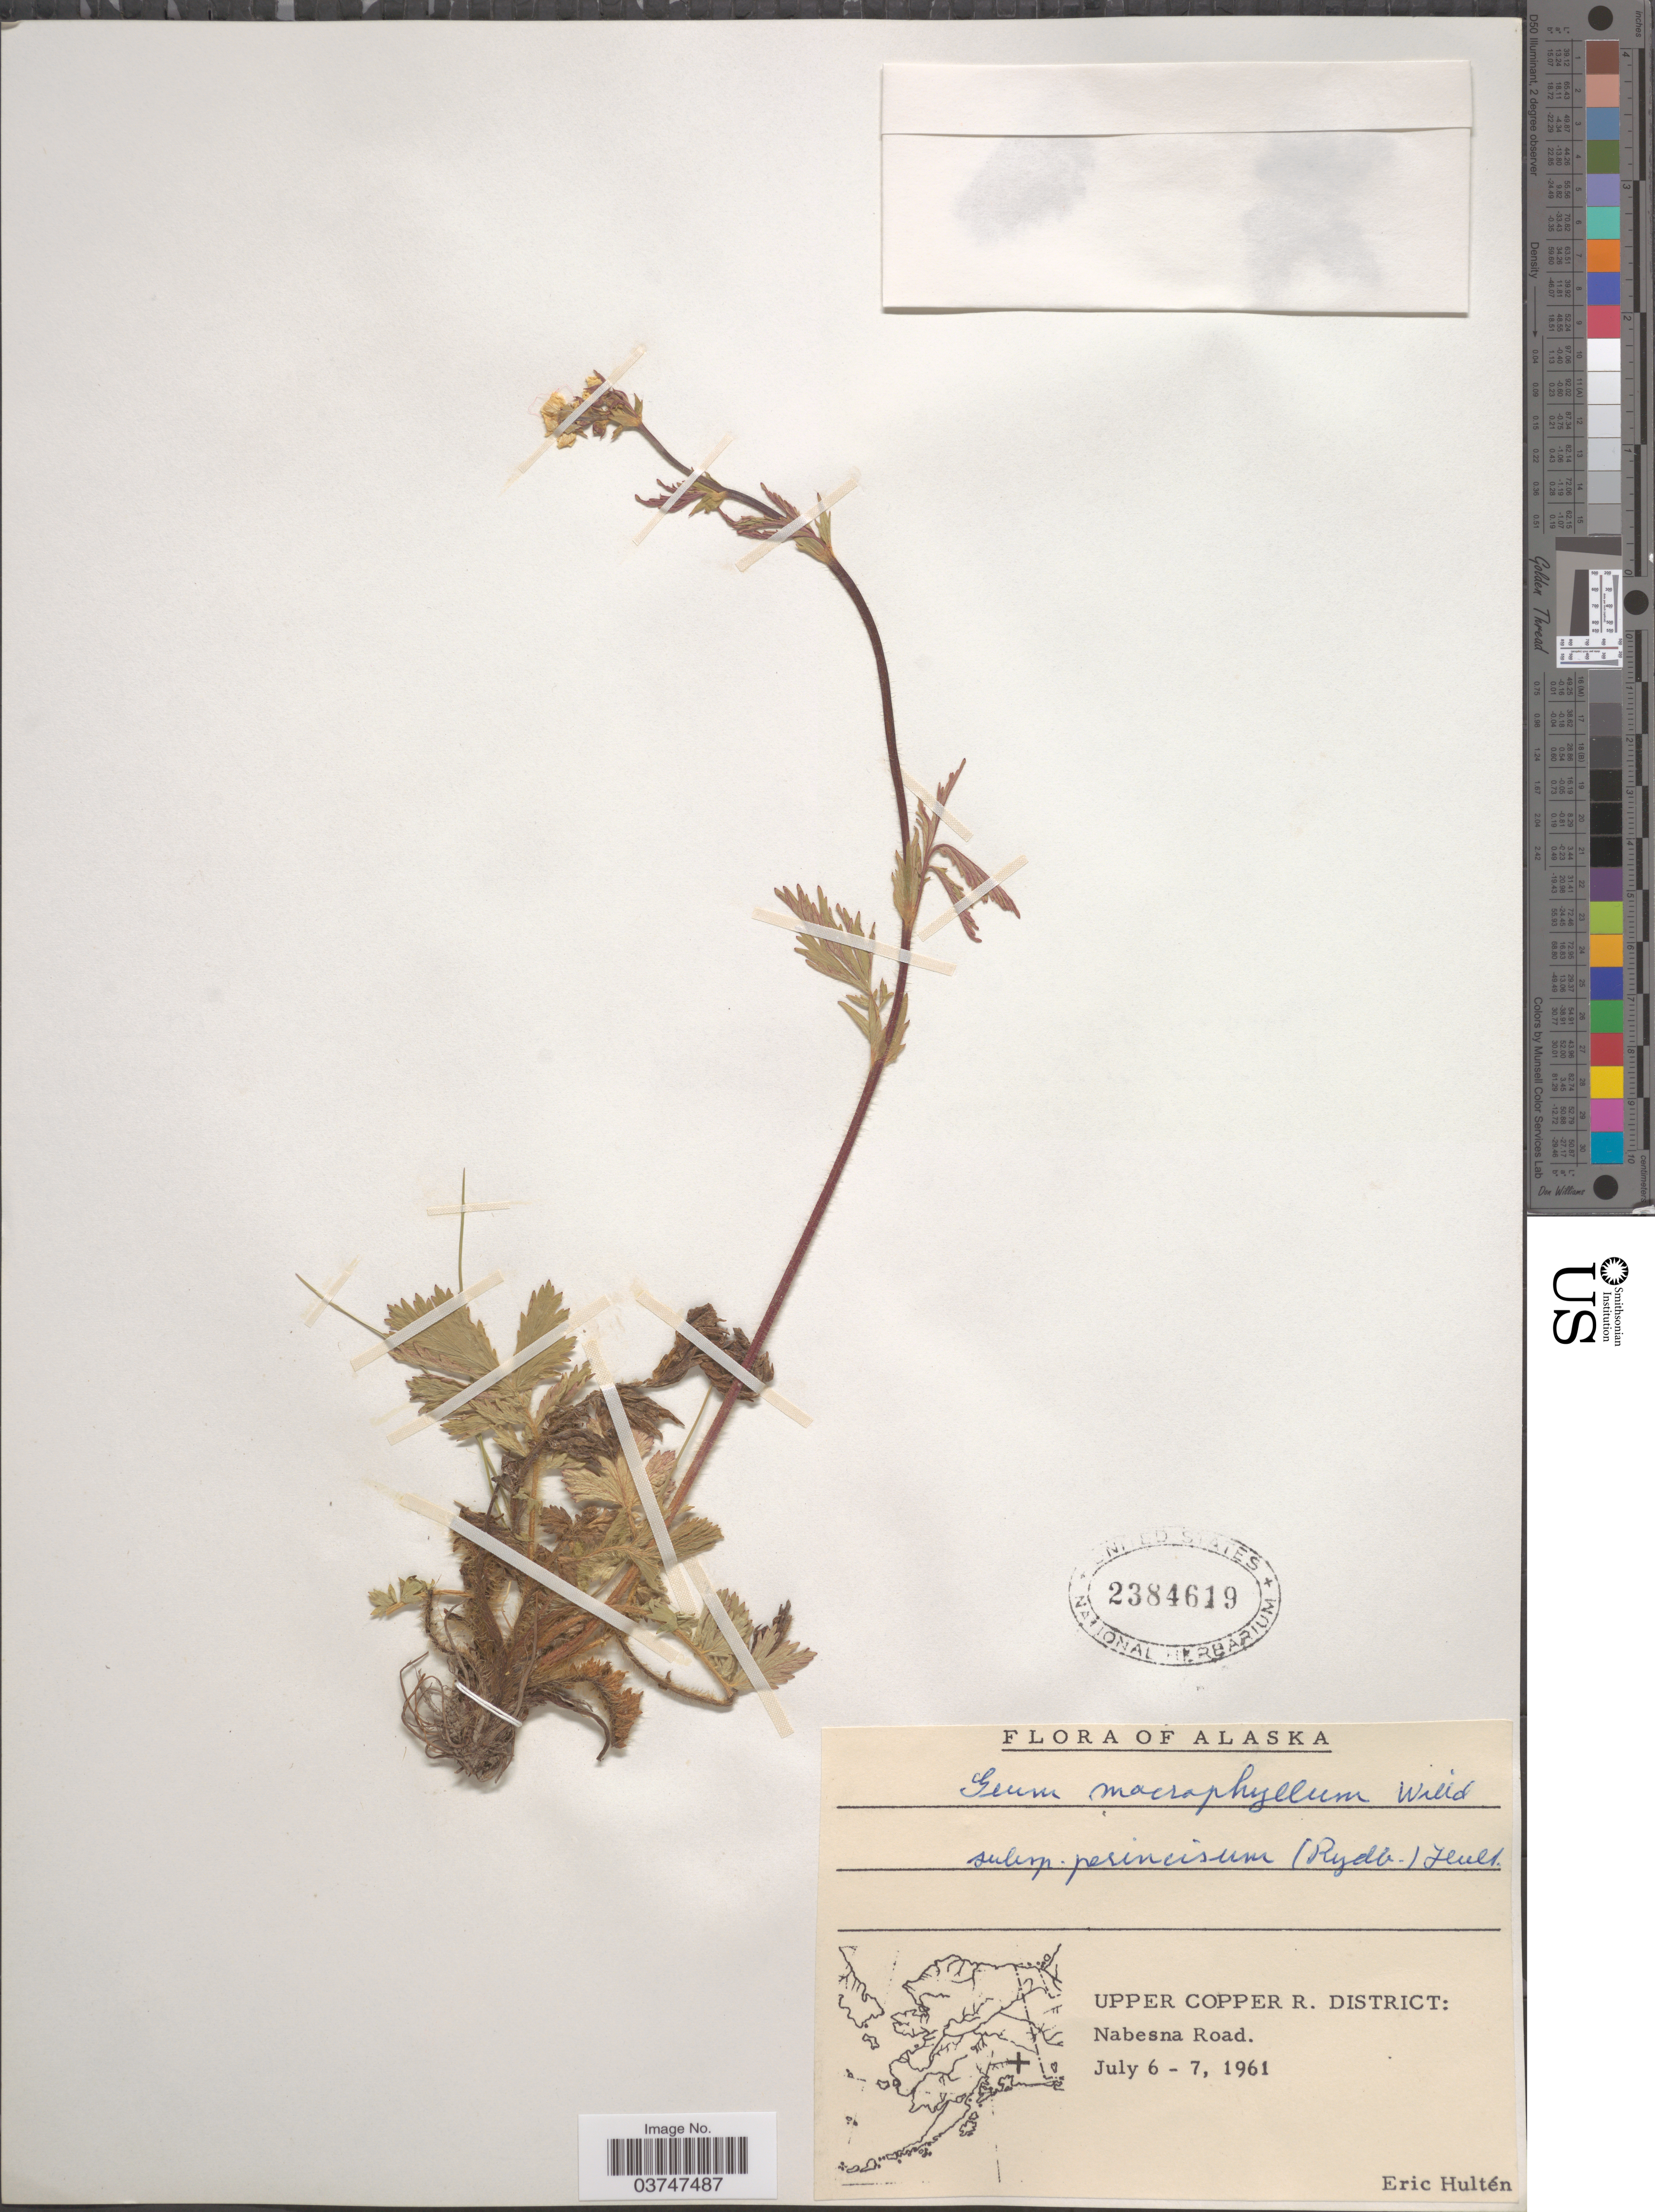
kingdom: Plantae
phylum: Tracheophyta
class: Magnoliopsida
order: Rosales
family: Rosaceae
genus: Geum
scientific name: Geum macrophyllum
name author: Willd.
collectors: E. G. Hultén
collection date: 1961-07-06/1961-07-07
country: United States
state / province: Alaska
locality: Upper Copper R. District: Nabesna Road.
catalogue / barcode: US 2384619